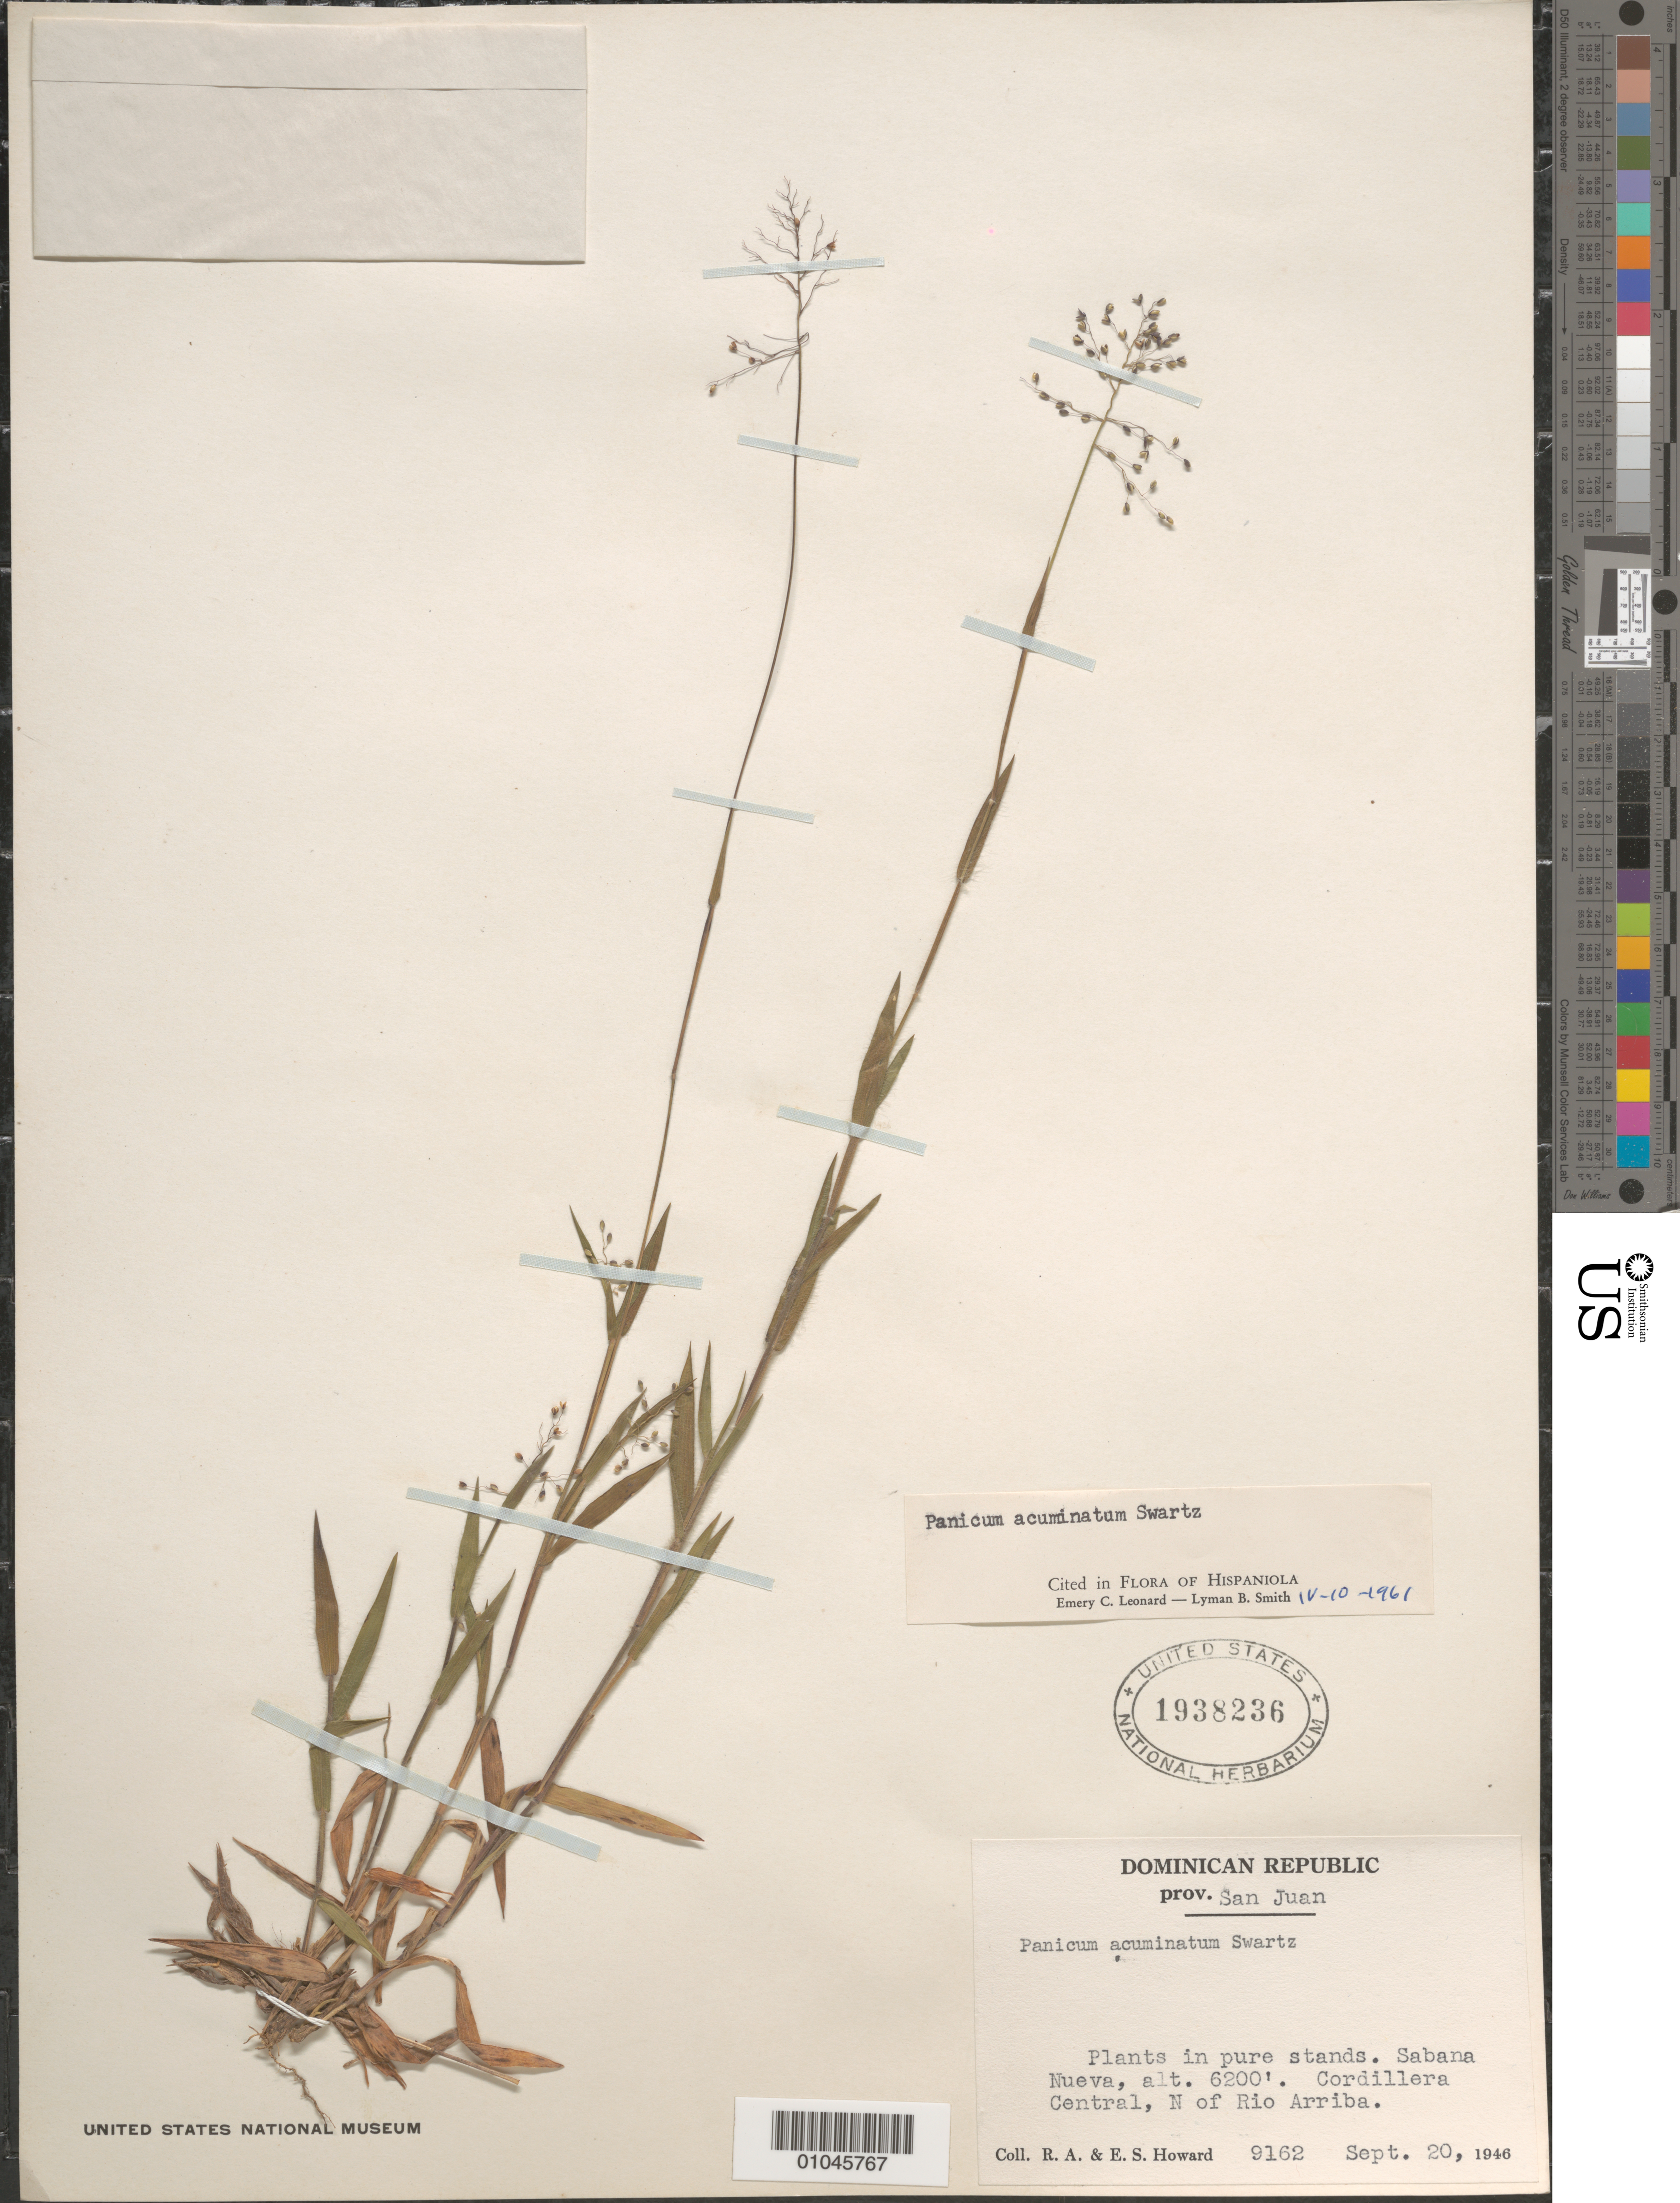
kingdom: Plantae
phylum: Tracheophyta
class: Liliopsida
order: Poales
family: Poaceae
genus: Panicum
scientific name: Panicum acuminatum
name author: Sw.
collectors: E. S. Howard & R. A. Howard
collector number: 9162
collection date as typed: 20 Sep 1946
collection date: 1946-09-20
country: Dominican Republic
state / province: San Juan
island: Hispaniola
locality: Plants in pure stands. Sabana Nueva. Cordillera Central. N of Rio Arriba.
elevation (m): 1890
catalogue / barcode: US 1938236